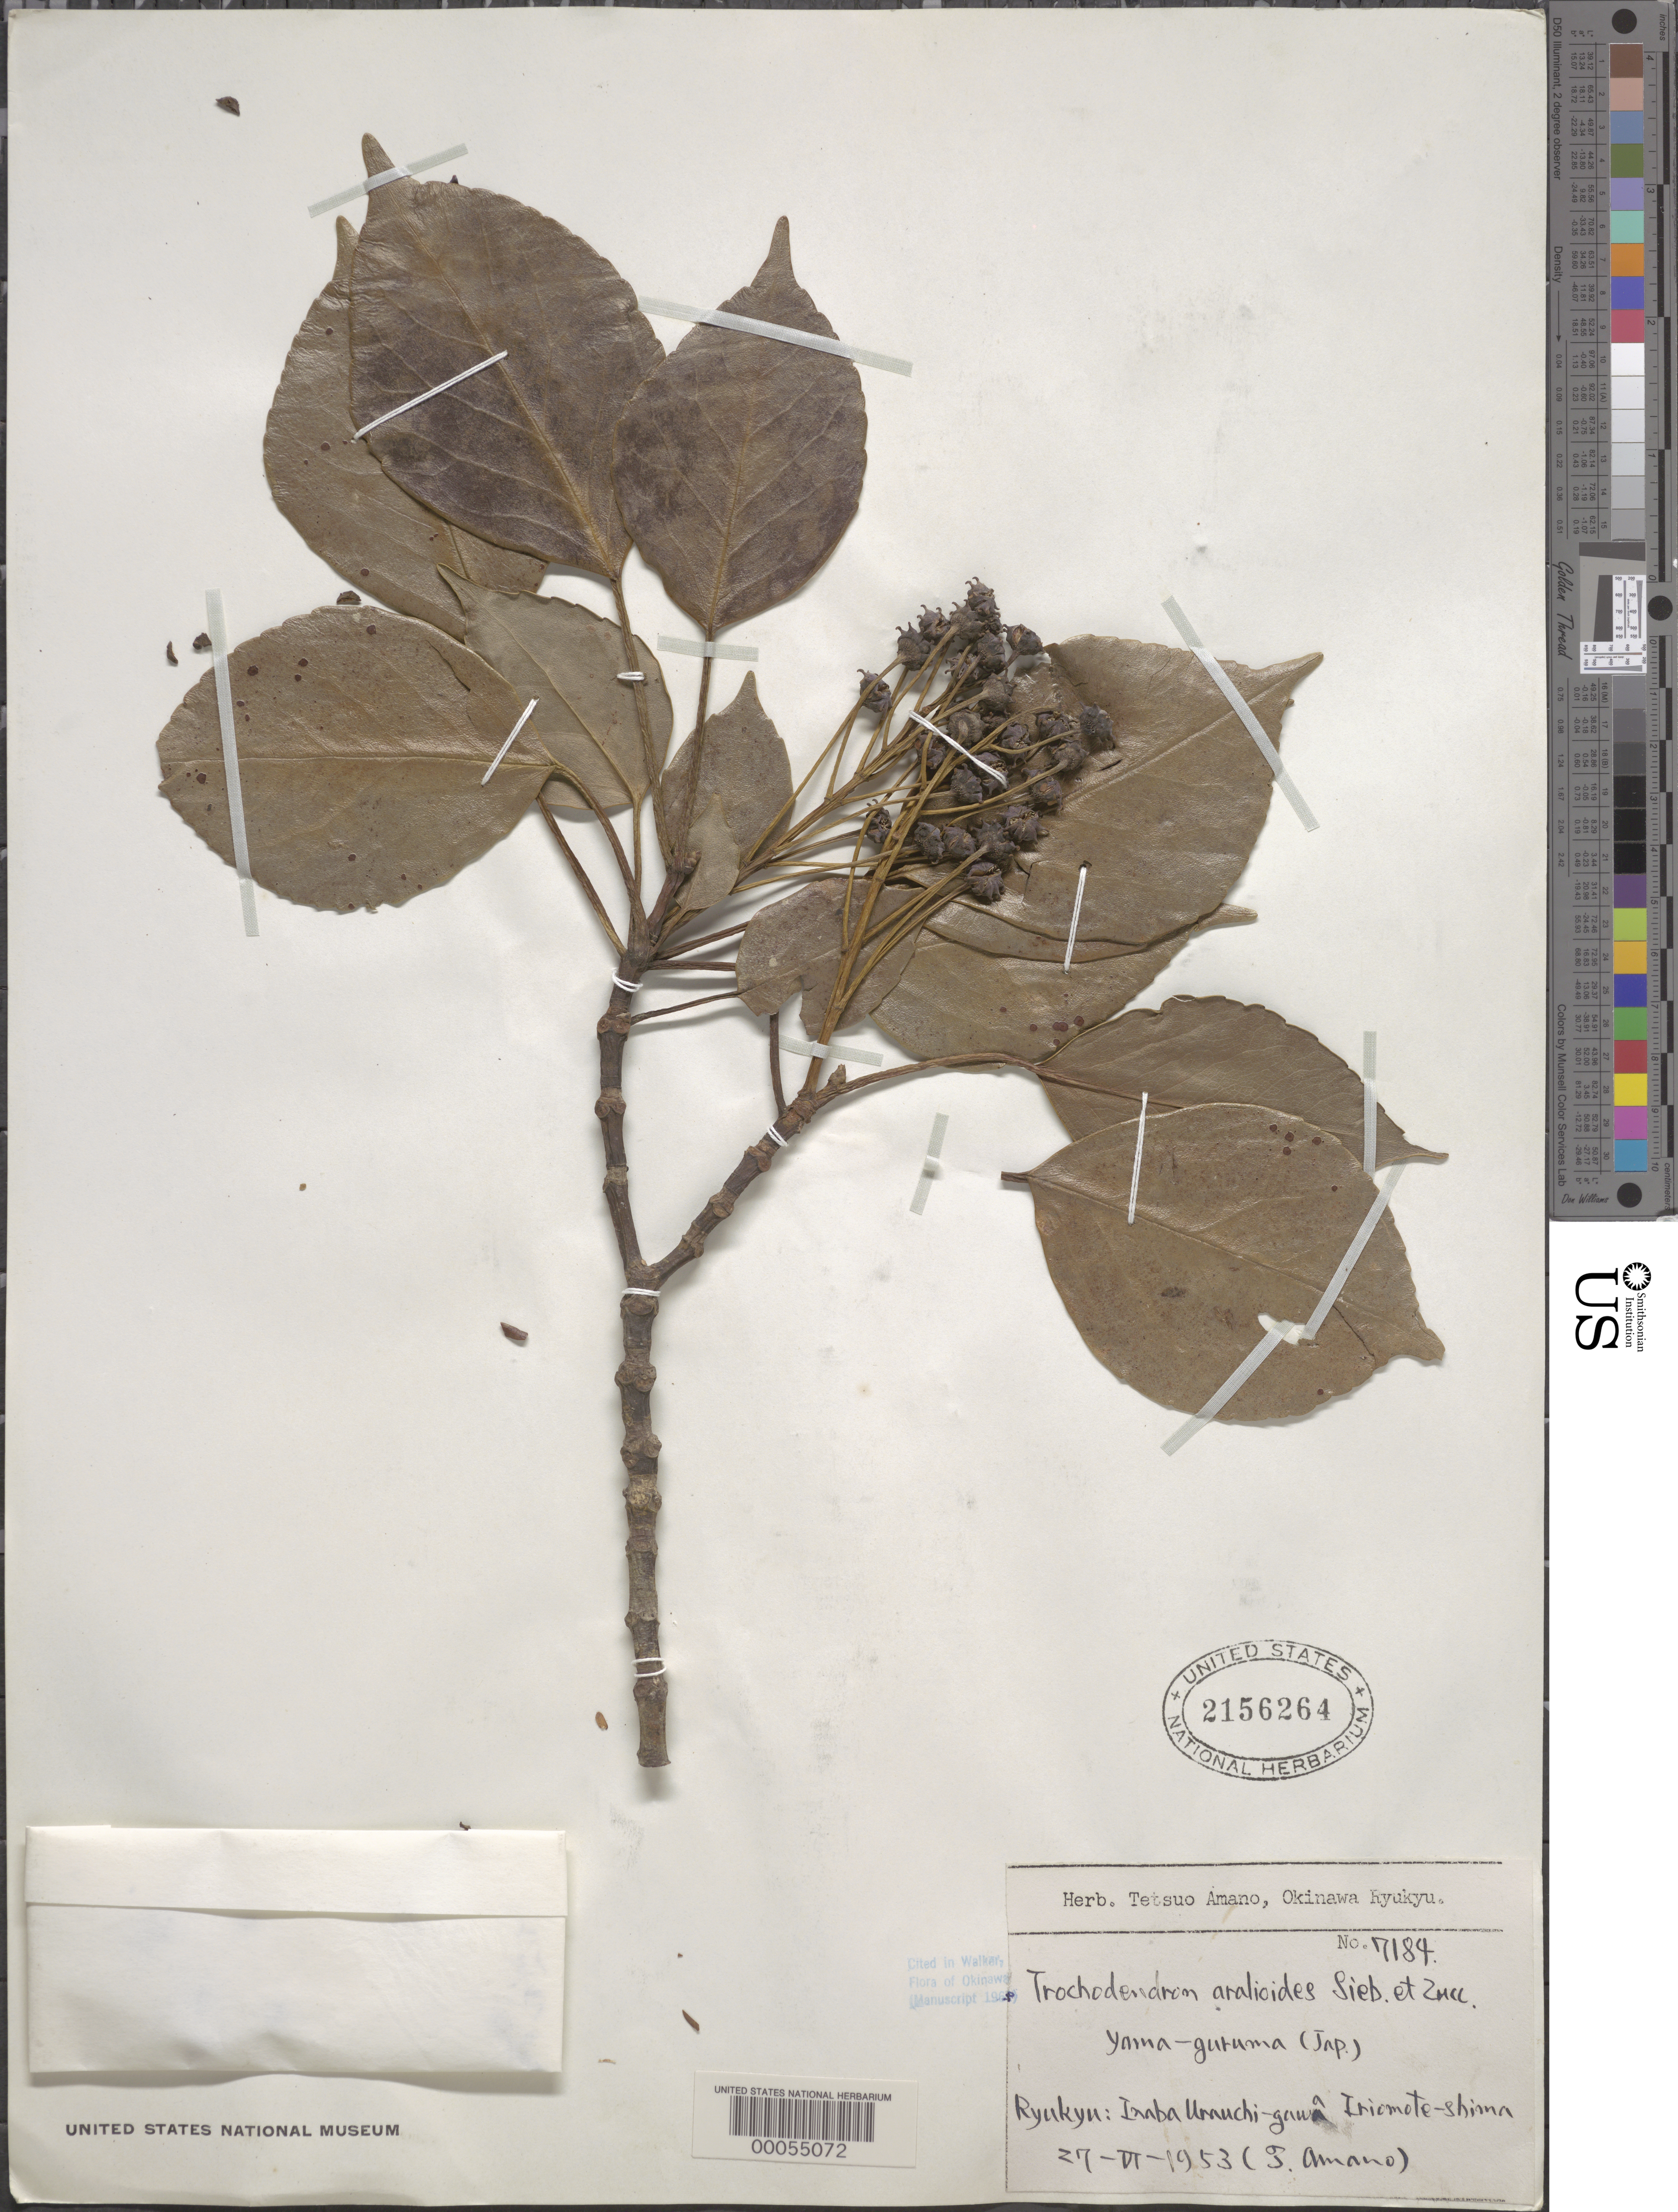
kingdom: Plantae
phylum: Tracheophyta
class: Magnoliopsida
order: Trochodendrales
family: Trochodendraceae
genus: Trochodendron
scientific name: Trochodendron aralioides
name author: Siebold & Zucc.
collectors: T. Amano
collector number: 7184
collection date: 1953-06-27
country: Japan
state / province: Okinawa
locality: Ryukyu: Inaba Urauchi-gawa, Iriomote-shima.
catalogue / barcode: US 2156264